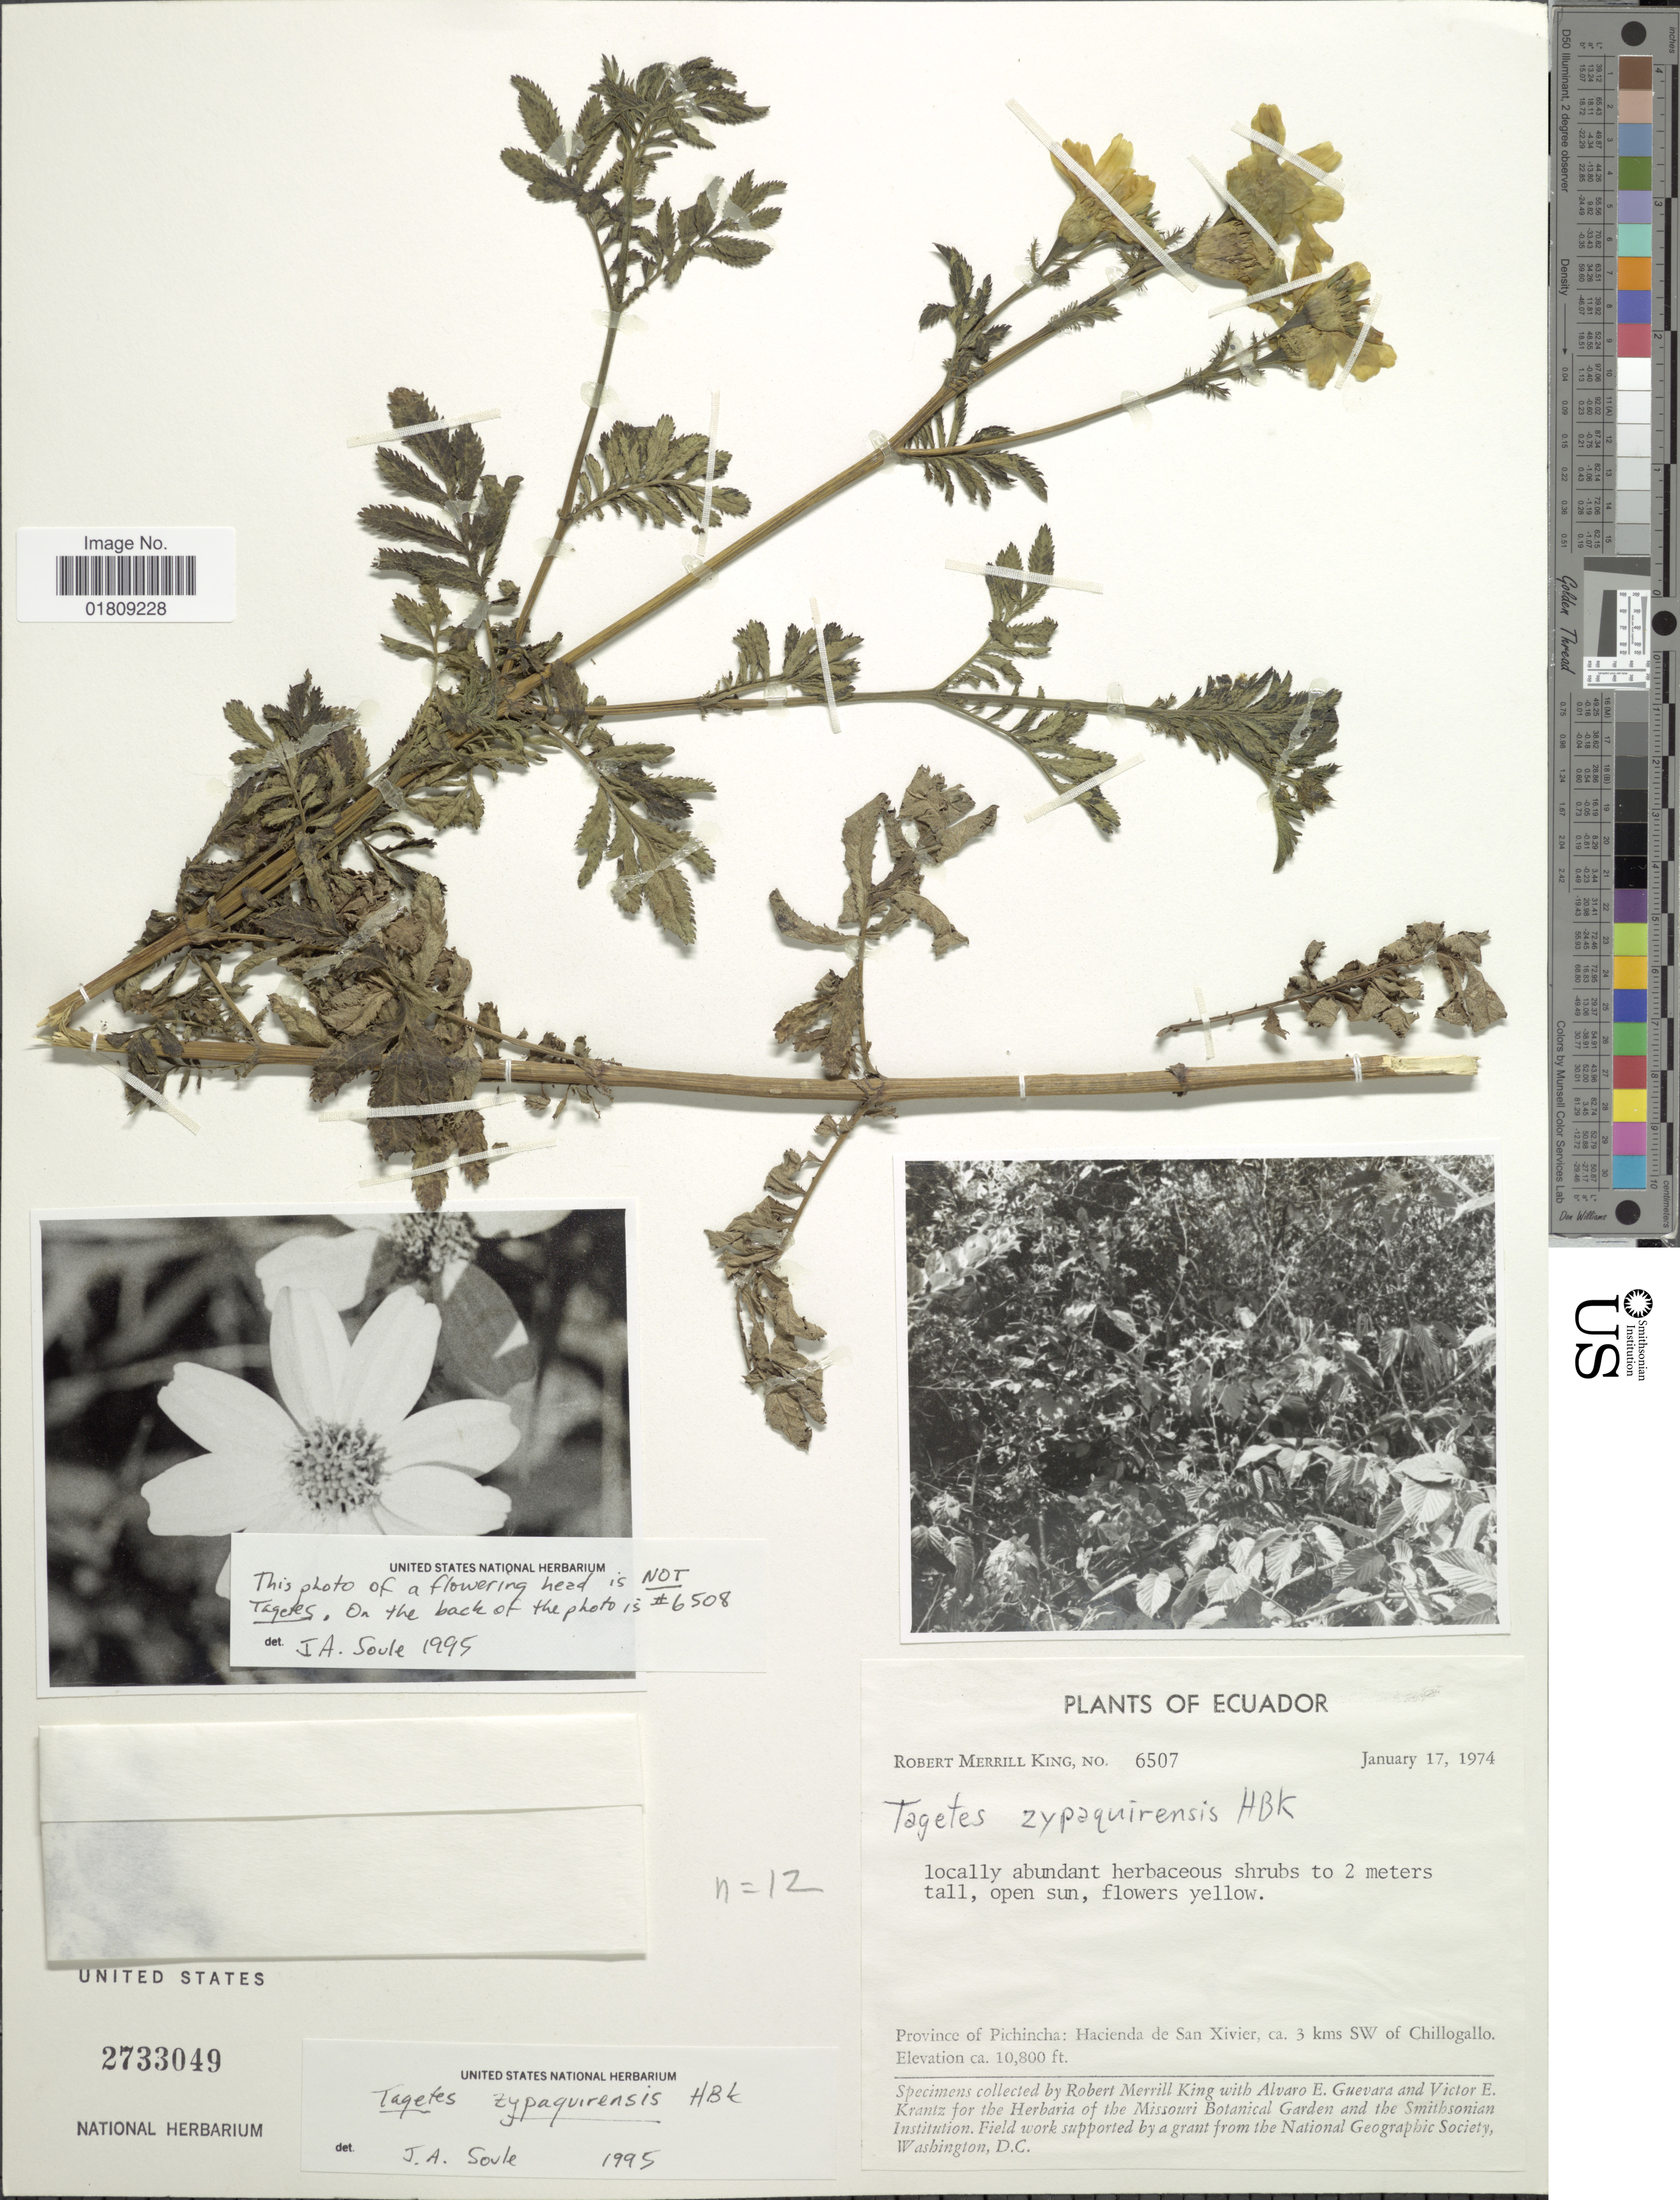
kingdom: Plantae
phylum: Tracheophyta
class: Magnoliopsida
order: Asterales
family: Asteraceae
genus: Tagetes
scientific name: Tagetes zypaquirensis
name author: Humb. & Bonpl.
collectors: R. M. King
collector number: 6507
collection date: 1974-01-17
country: Ecuador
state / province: Pichincha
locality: Hacienda de San Xivier, ca 3 kms SW of Chillogallo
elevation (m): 3292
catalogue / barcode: US 2733049